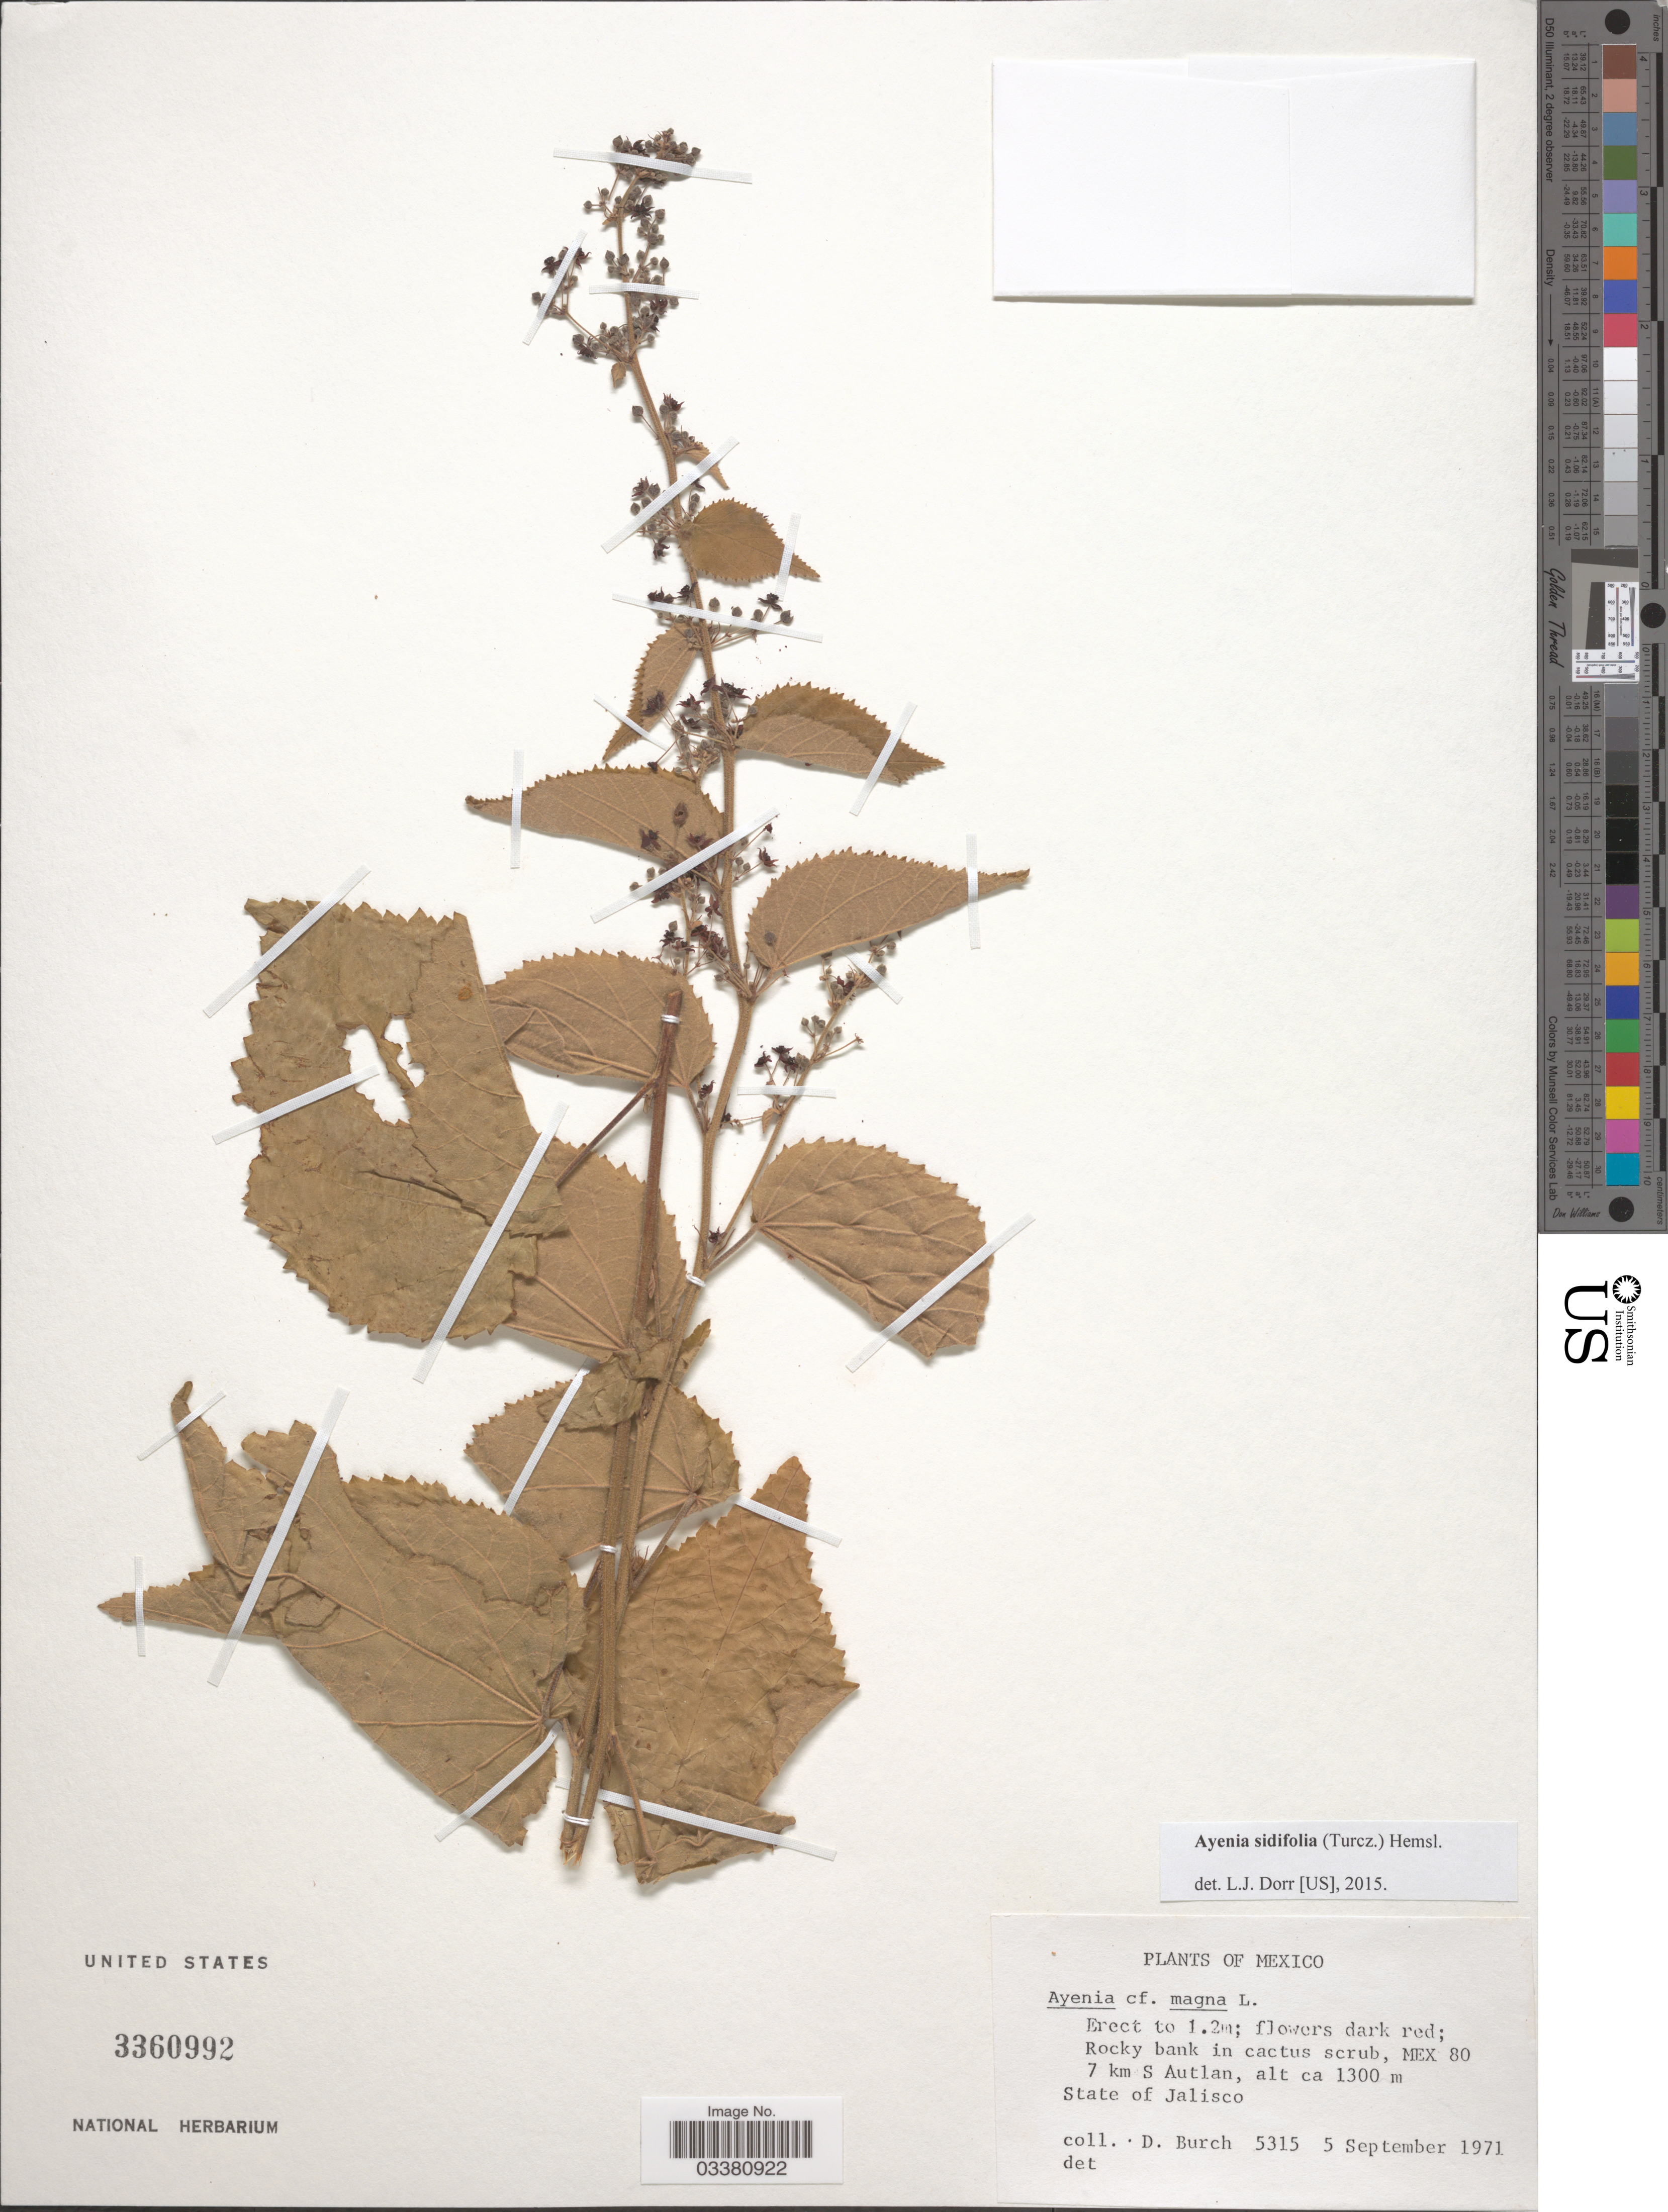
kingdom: Plantae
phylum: Tracheophyta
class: Magnoliopsida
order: Malvales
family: Malvaceae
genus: Ayenia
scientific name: Ayenia sidifolia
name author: (Turcz.) Hemsley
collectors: D. Burch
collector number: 5315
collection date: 1971-09-05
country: Mexico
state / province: Jalisco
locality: MEX 80 7 km S Autlan.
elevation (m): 1300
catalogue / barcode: US 3360992